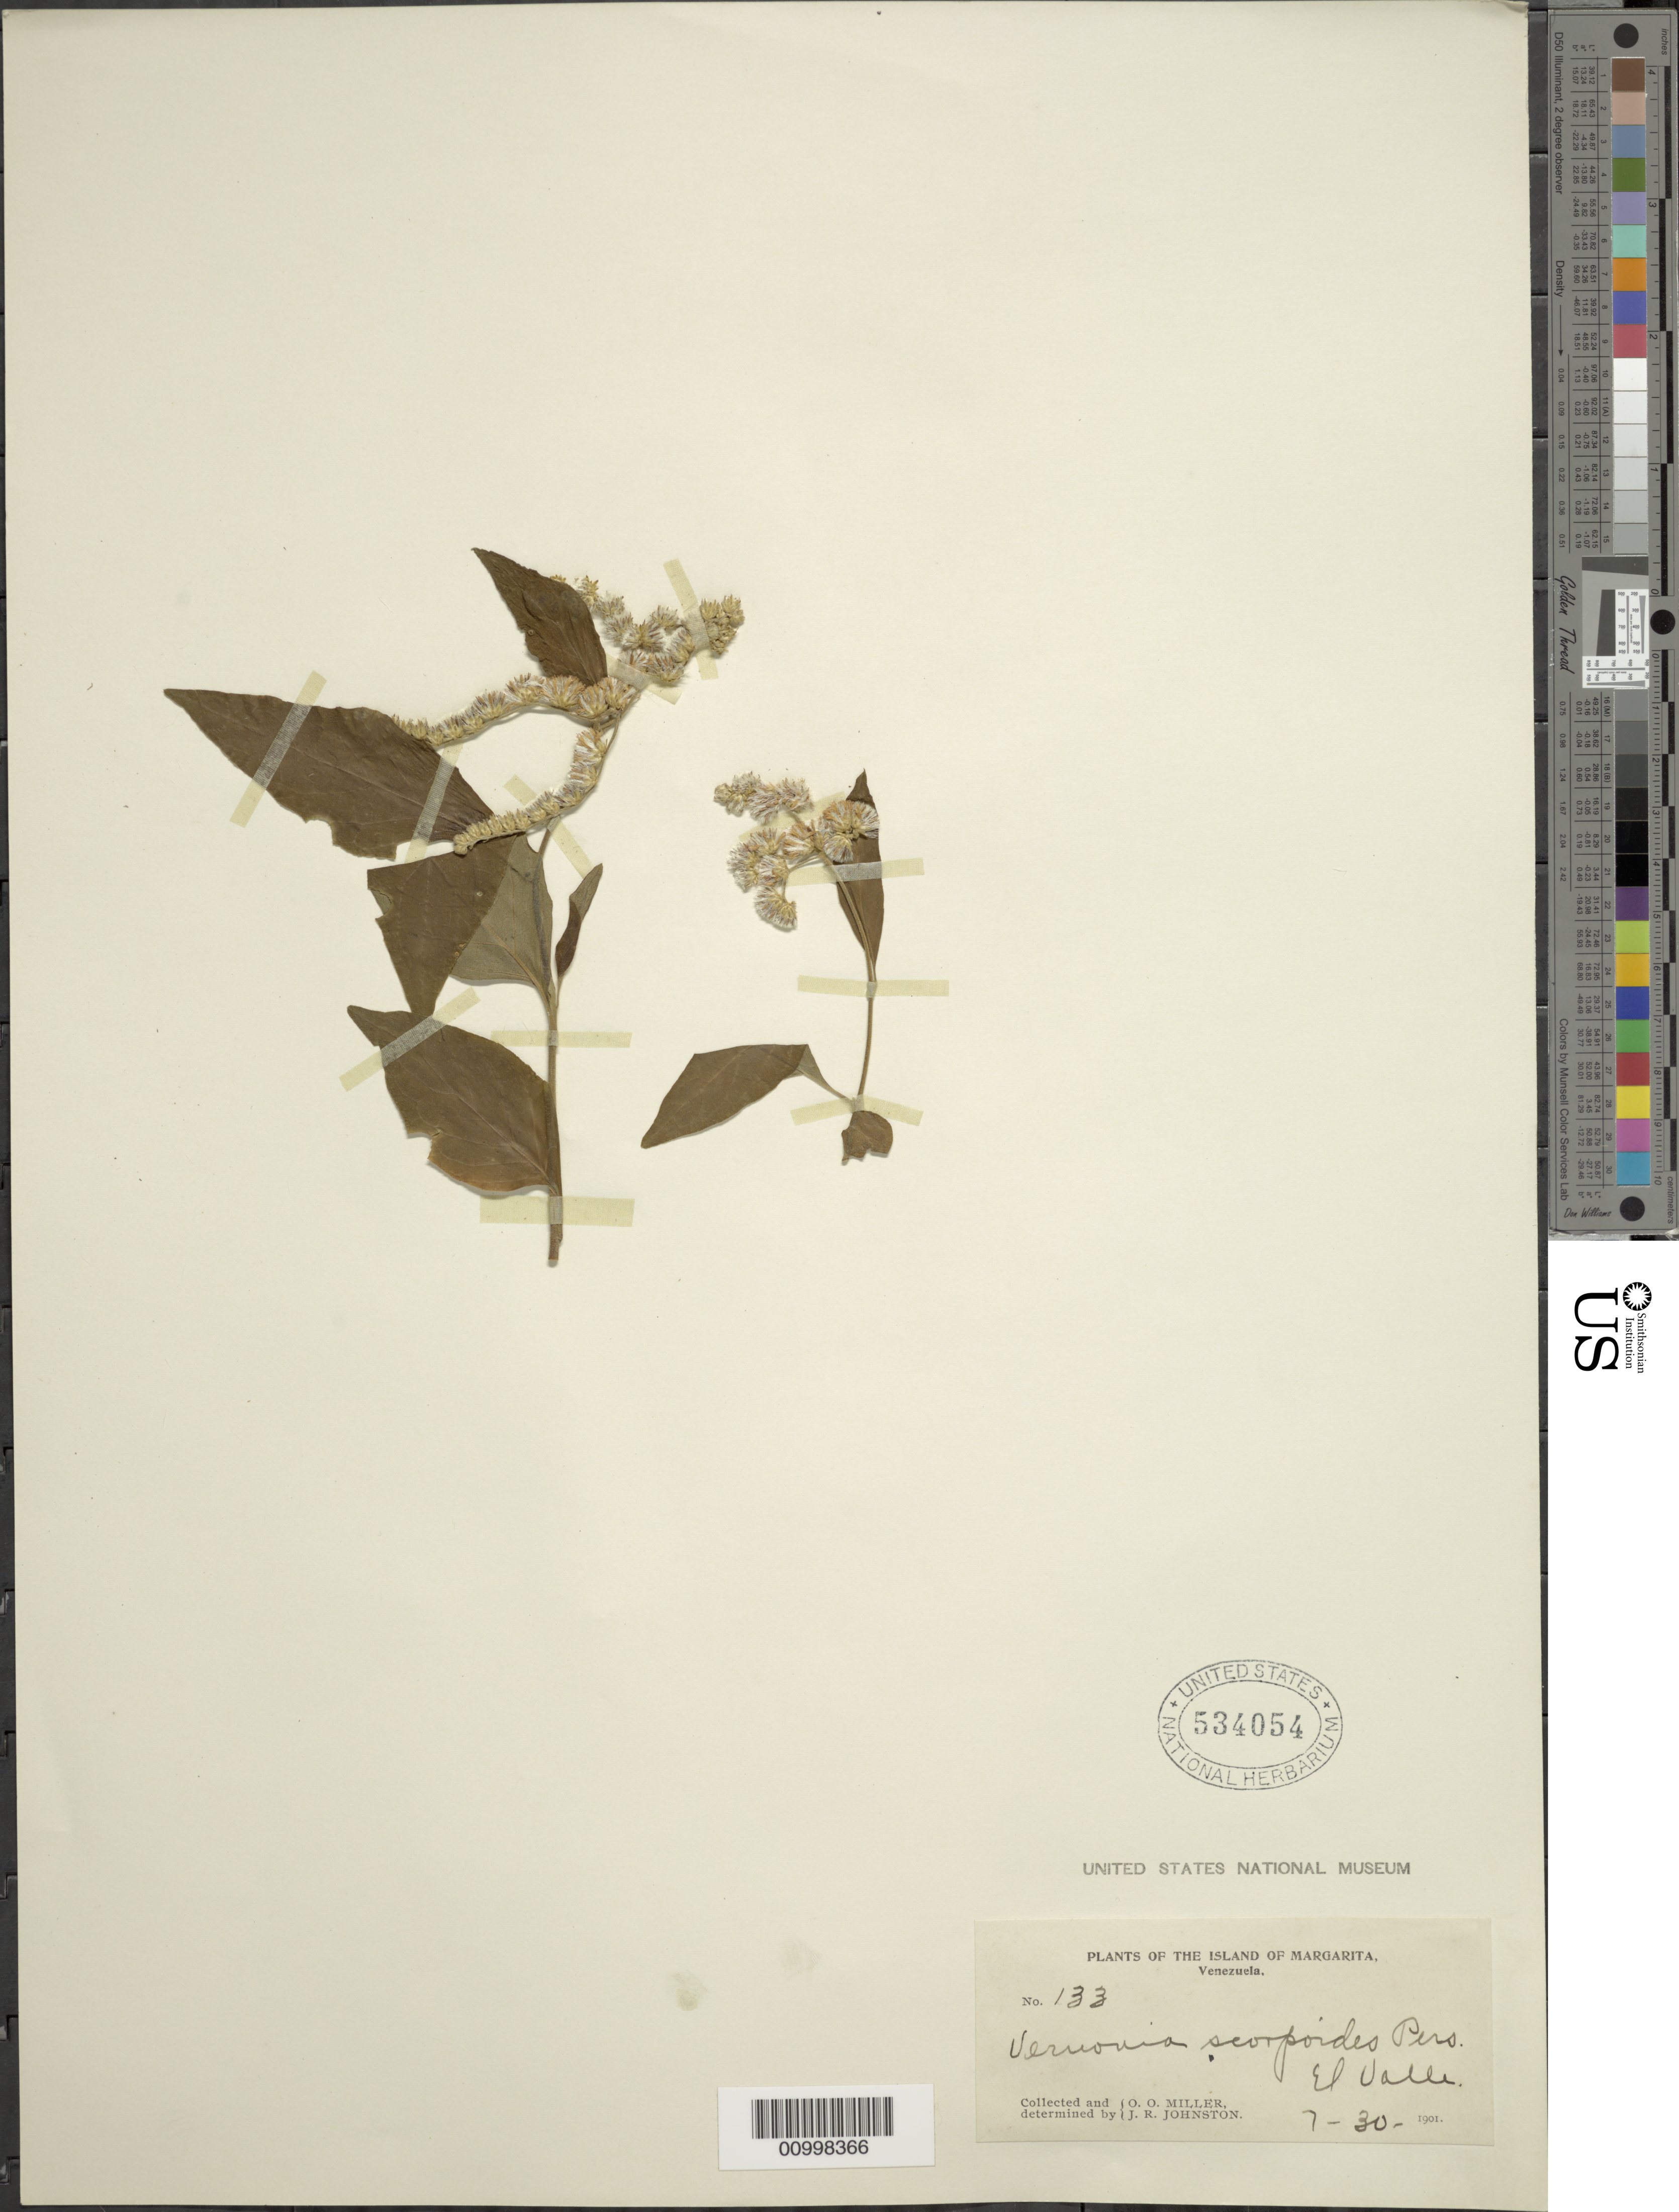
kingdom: Plantae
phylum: Tracheophyta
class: Magnoliopsida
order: Asterales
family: Asteraceae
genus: Cyrtocymura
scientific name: Cyrtocymura scorpioides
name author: (Lam.) H. Rob.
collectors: O. O. Miller & J. Johnston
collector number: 133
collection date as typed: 30 Jul 1901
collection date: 1901-07-30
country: Venezuela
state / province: Nueva Esparta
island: Margarita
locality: El Valle.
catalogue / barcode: US 534054